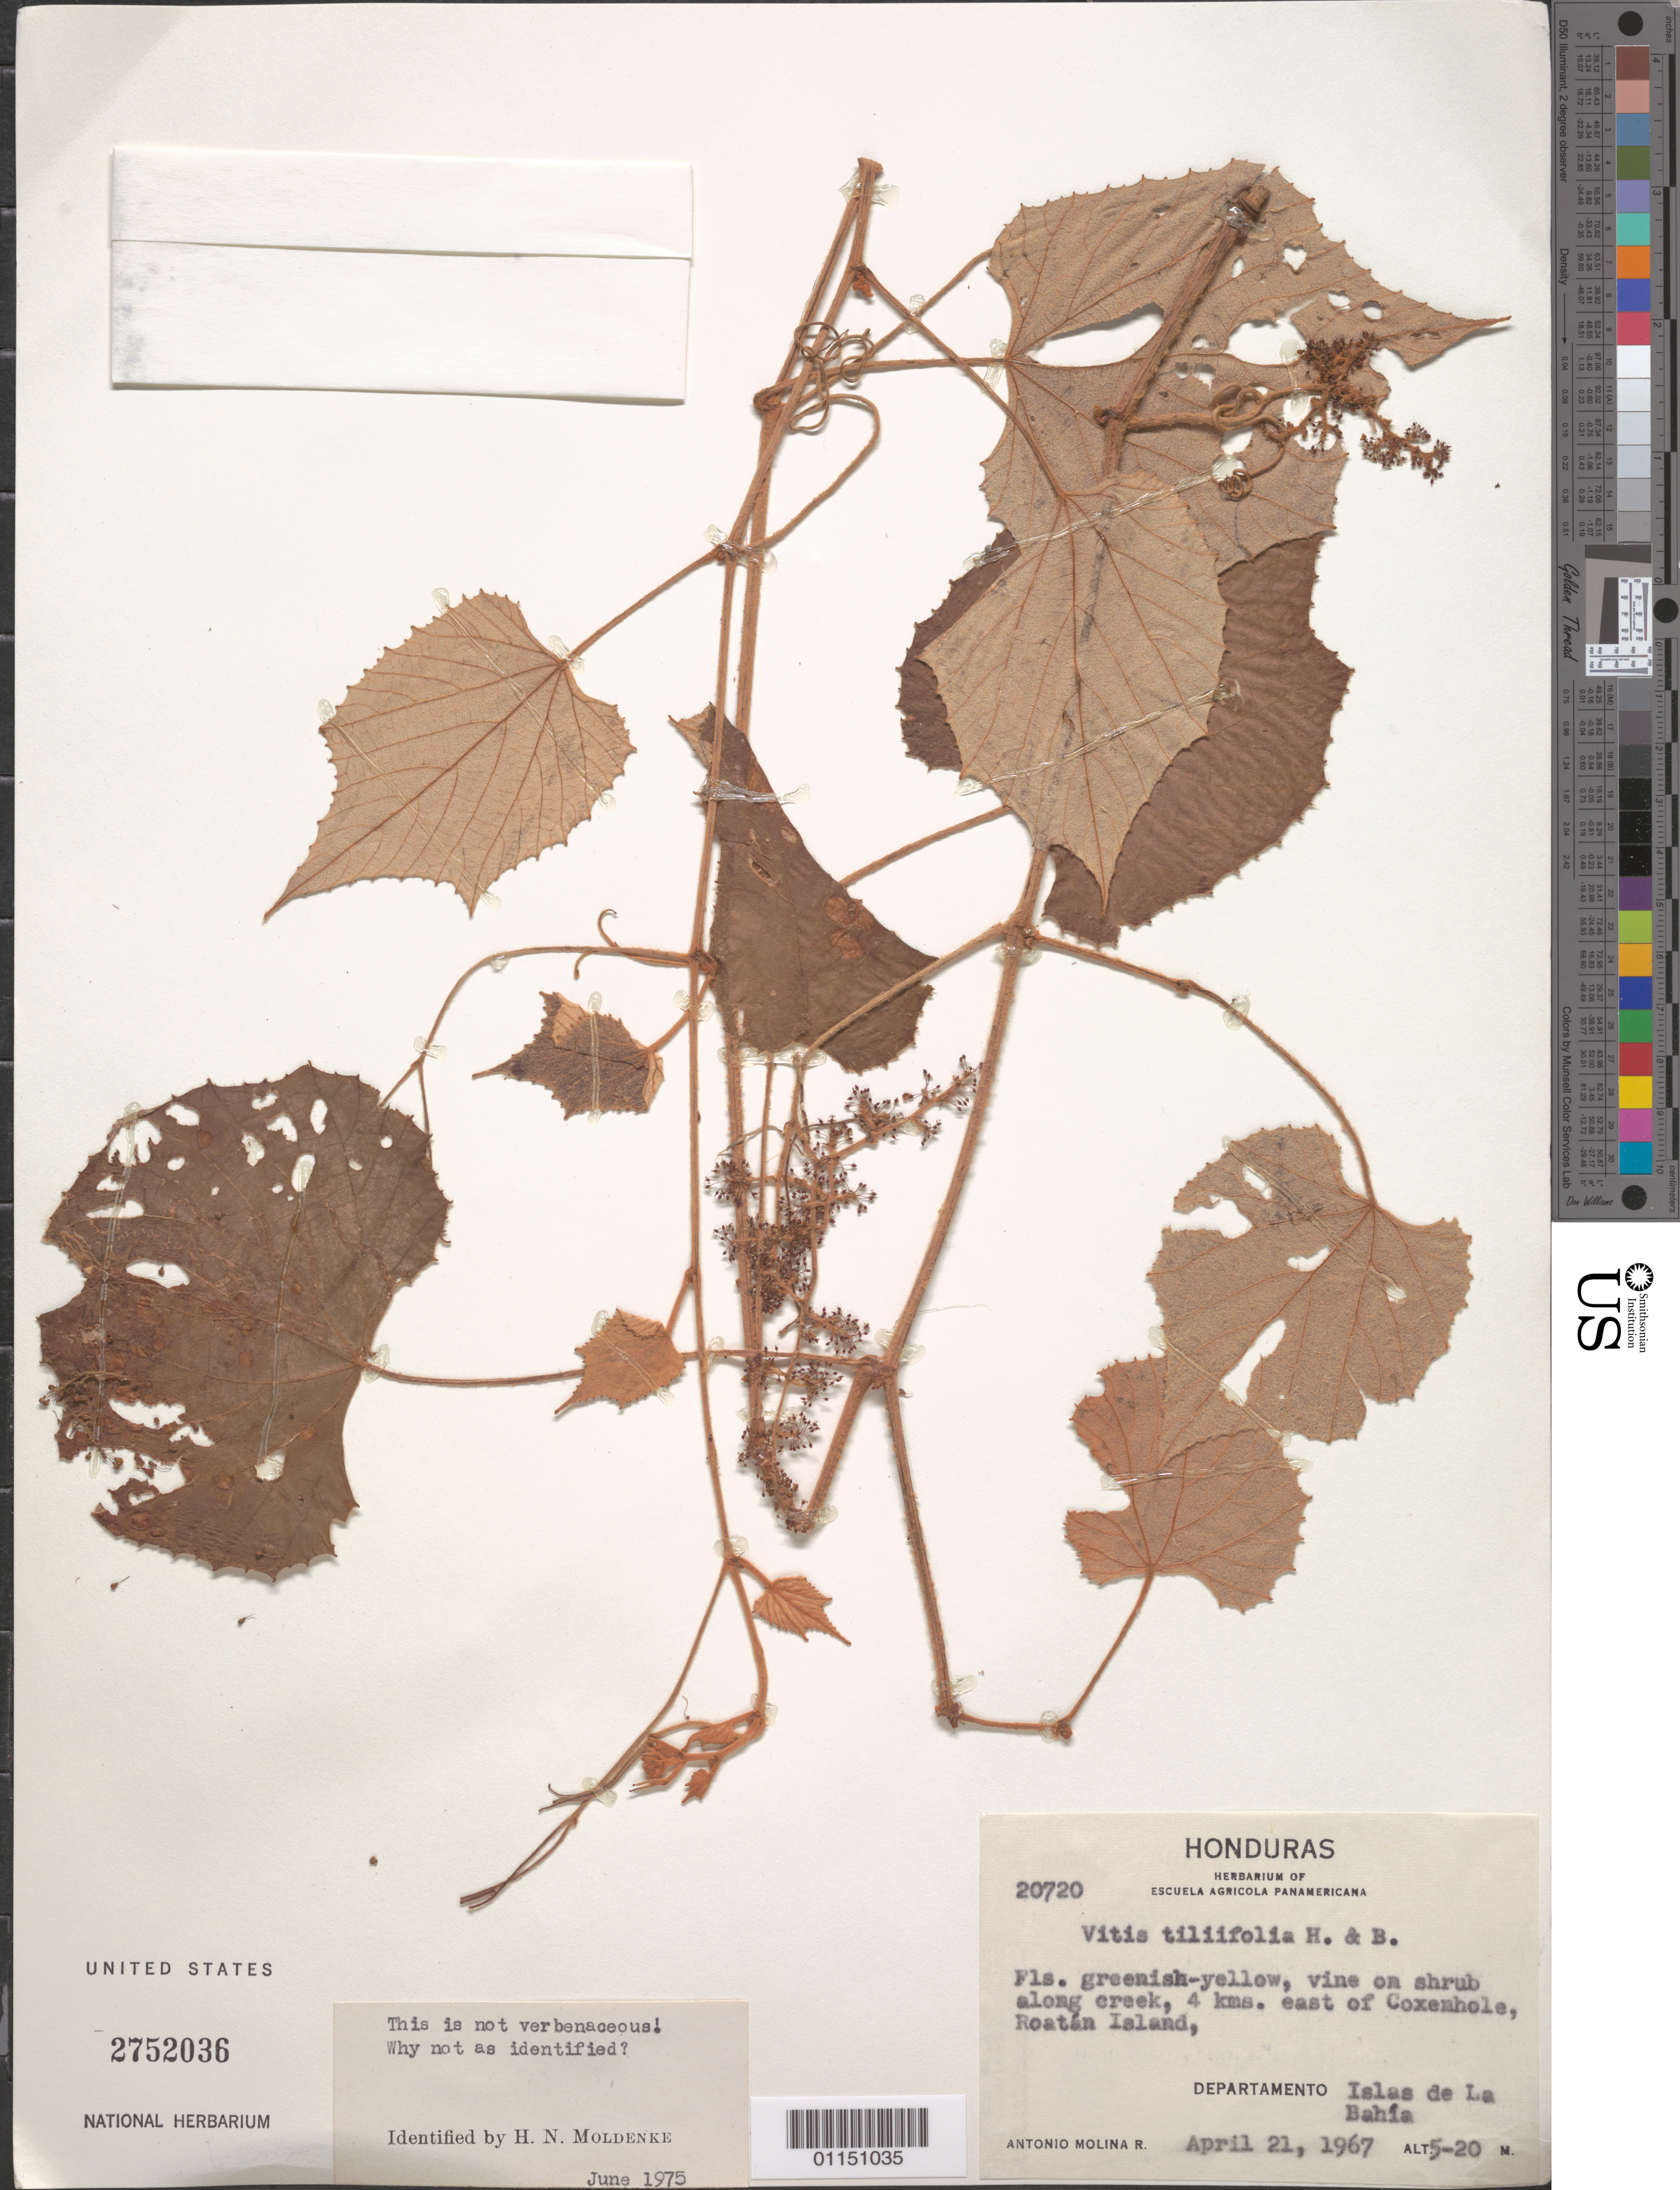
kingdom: Plantae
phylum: Tracheophyta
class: Magnoliopsida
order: Vitales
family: Vitaceae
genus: Vitis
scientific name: Vitis tiliaefolia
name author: Willd.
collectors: A. Molina R.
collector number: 20720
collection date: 1967-04-21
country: Honduras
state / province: Islas de la Bahía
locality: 4 km E of Coxenhole, Roatan Island.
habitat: Vine on shrub along creek.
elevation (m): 5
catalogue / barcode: US 2752036